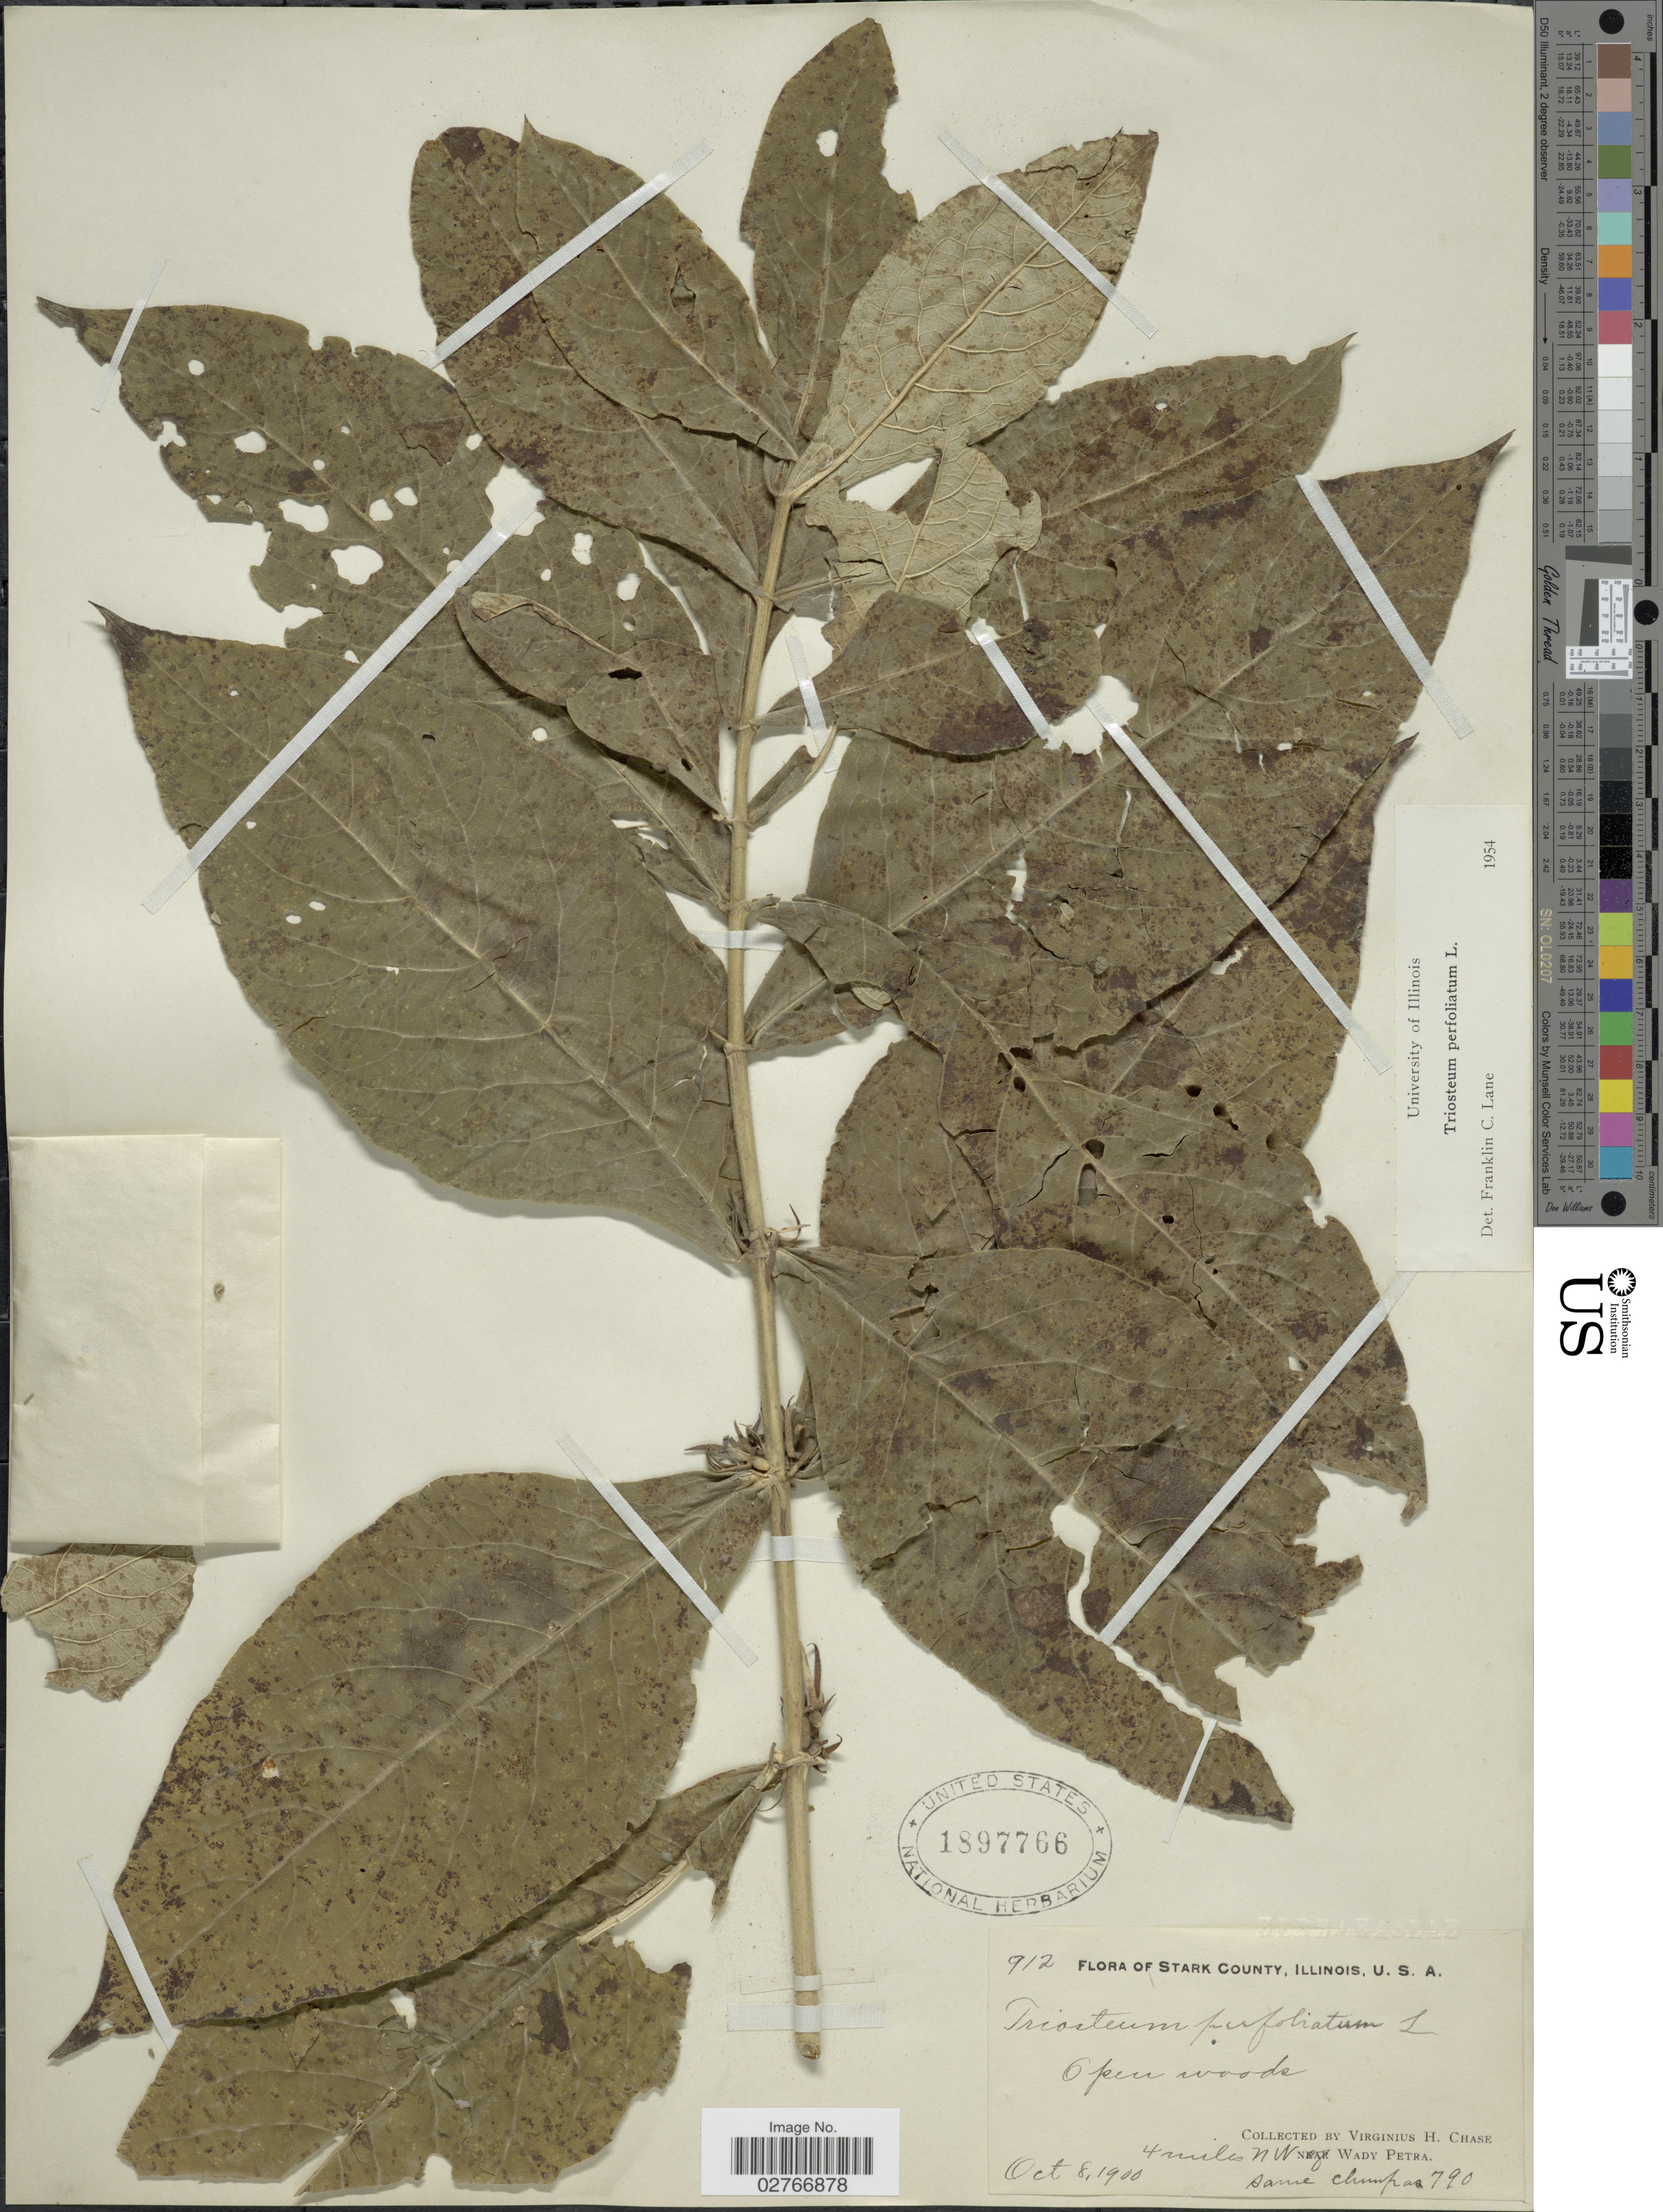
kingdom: Plantae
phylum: Tracheophyta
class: Magnoliopsida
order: Dipsacales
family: Caprifoliaceae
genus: Triosteum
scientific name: Triosteum perfoliatum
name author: L.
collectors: V. H. Chase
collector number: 912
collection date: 1900-10-08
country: United States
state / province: Illinois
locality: Stark County. 4 miles NW of Wady Petra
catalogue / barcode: US 1897766